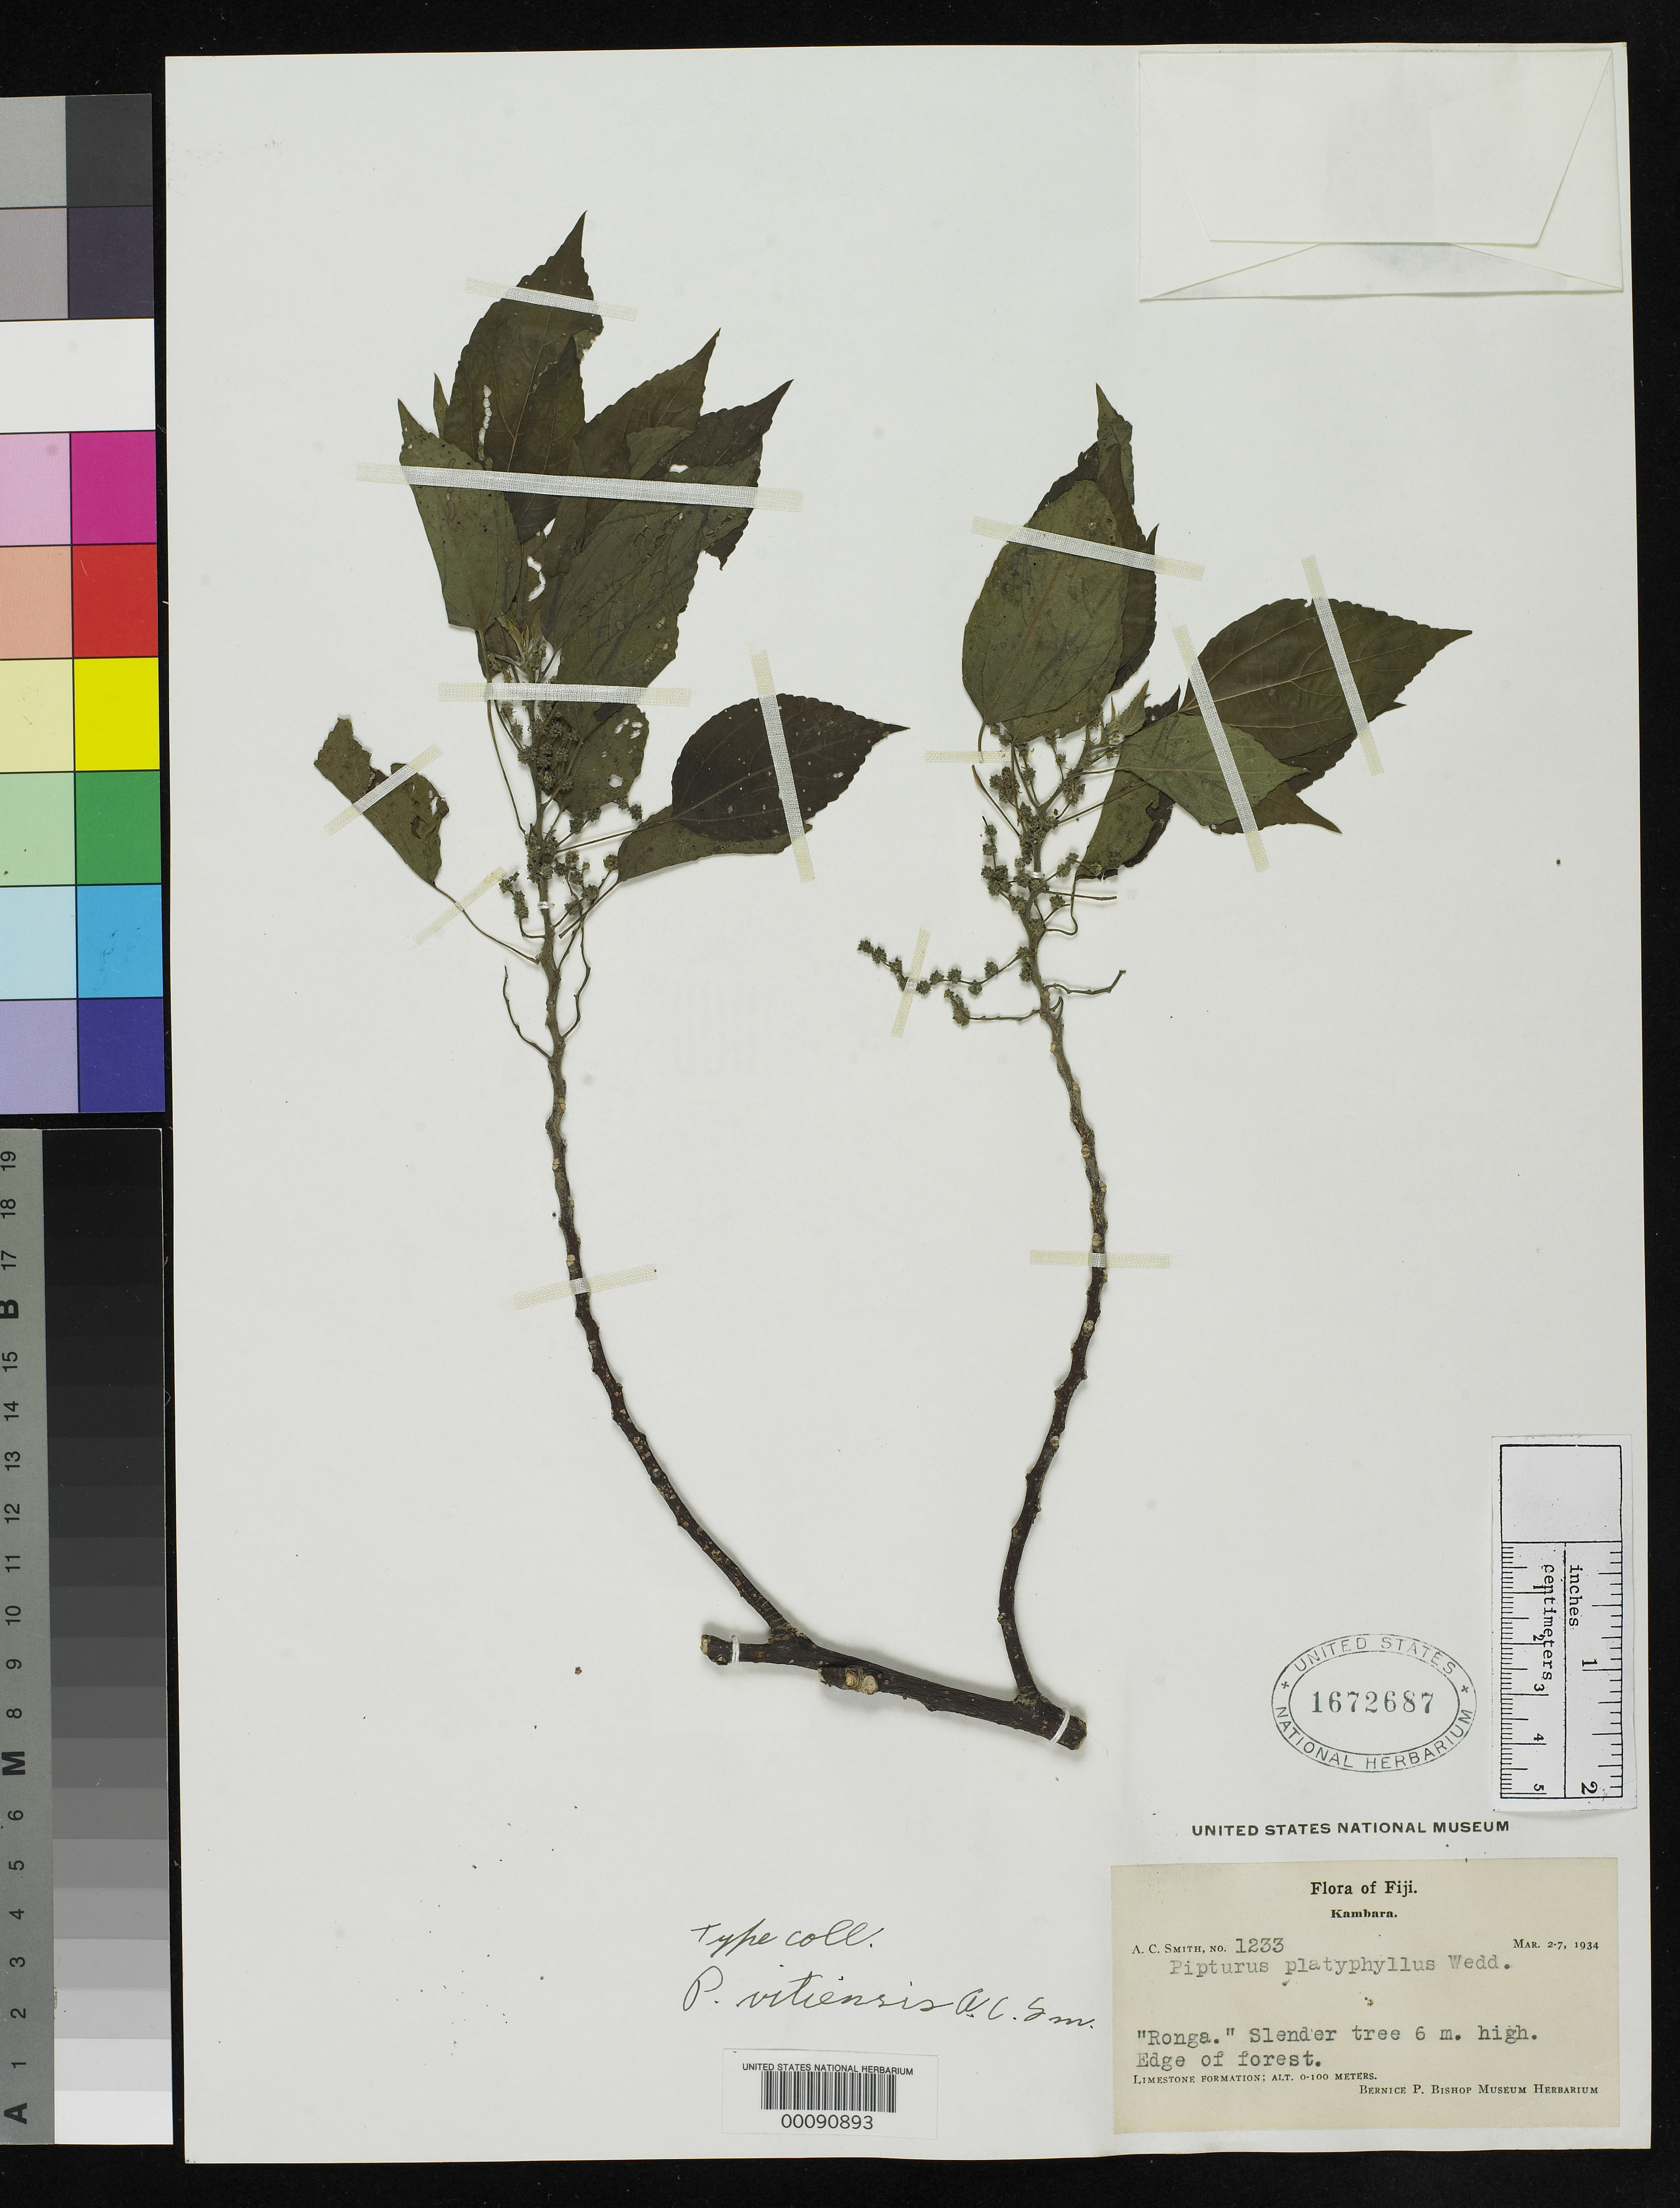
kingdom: Plantae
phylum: Tracheophyta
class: Magnoliopsida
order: Rosales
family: Urticaceae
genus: Pipturus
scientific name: Pipturus vitiensis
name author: A.C. Sm.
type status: Isotype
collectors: A. C. Smith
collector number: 1233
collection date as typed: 02 Mar 1934 to 07 Mar 1934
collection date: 1934-03-02/1934-03-07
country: Fiji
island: Viti Levu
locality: Kambara. [Viti Levu Group]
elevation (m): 0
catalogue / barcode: US 1672687